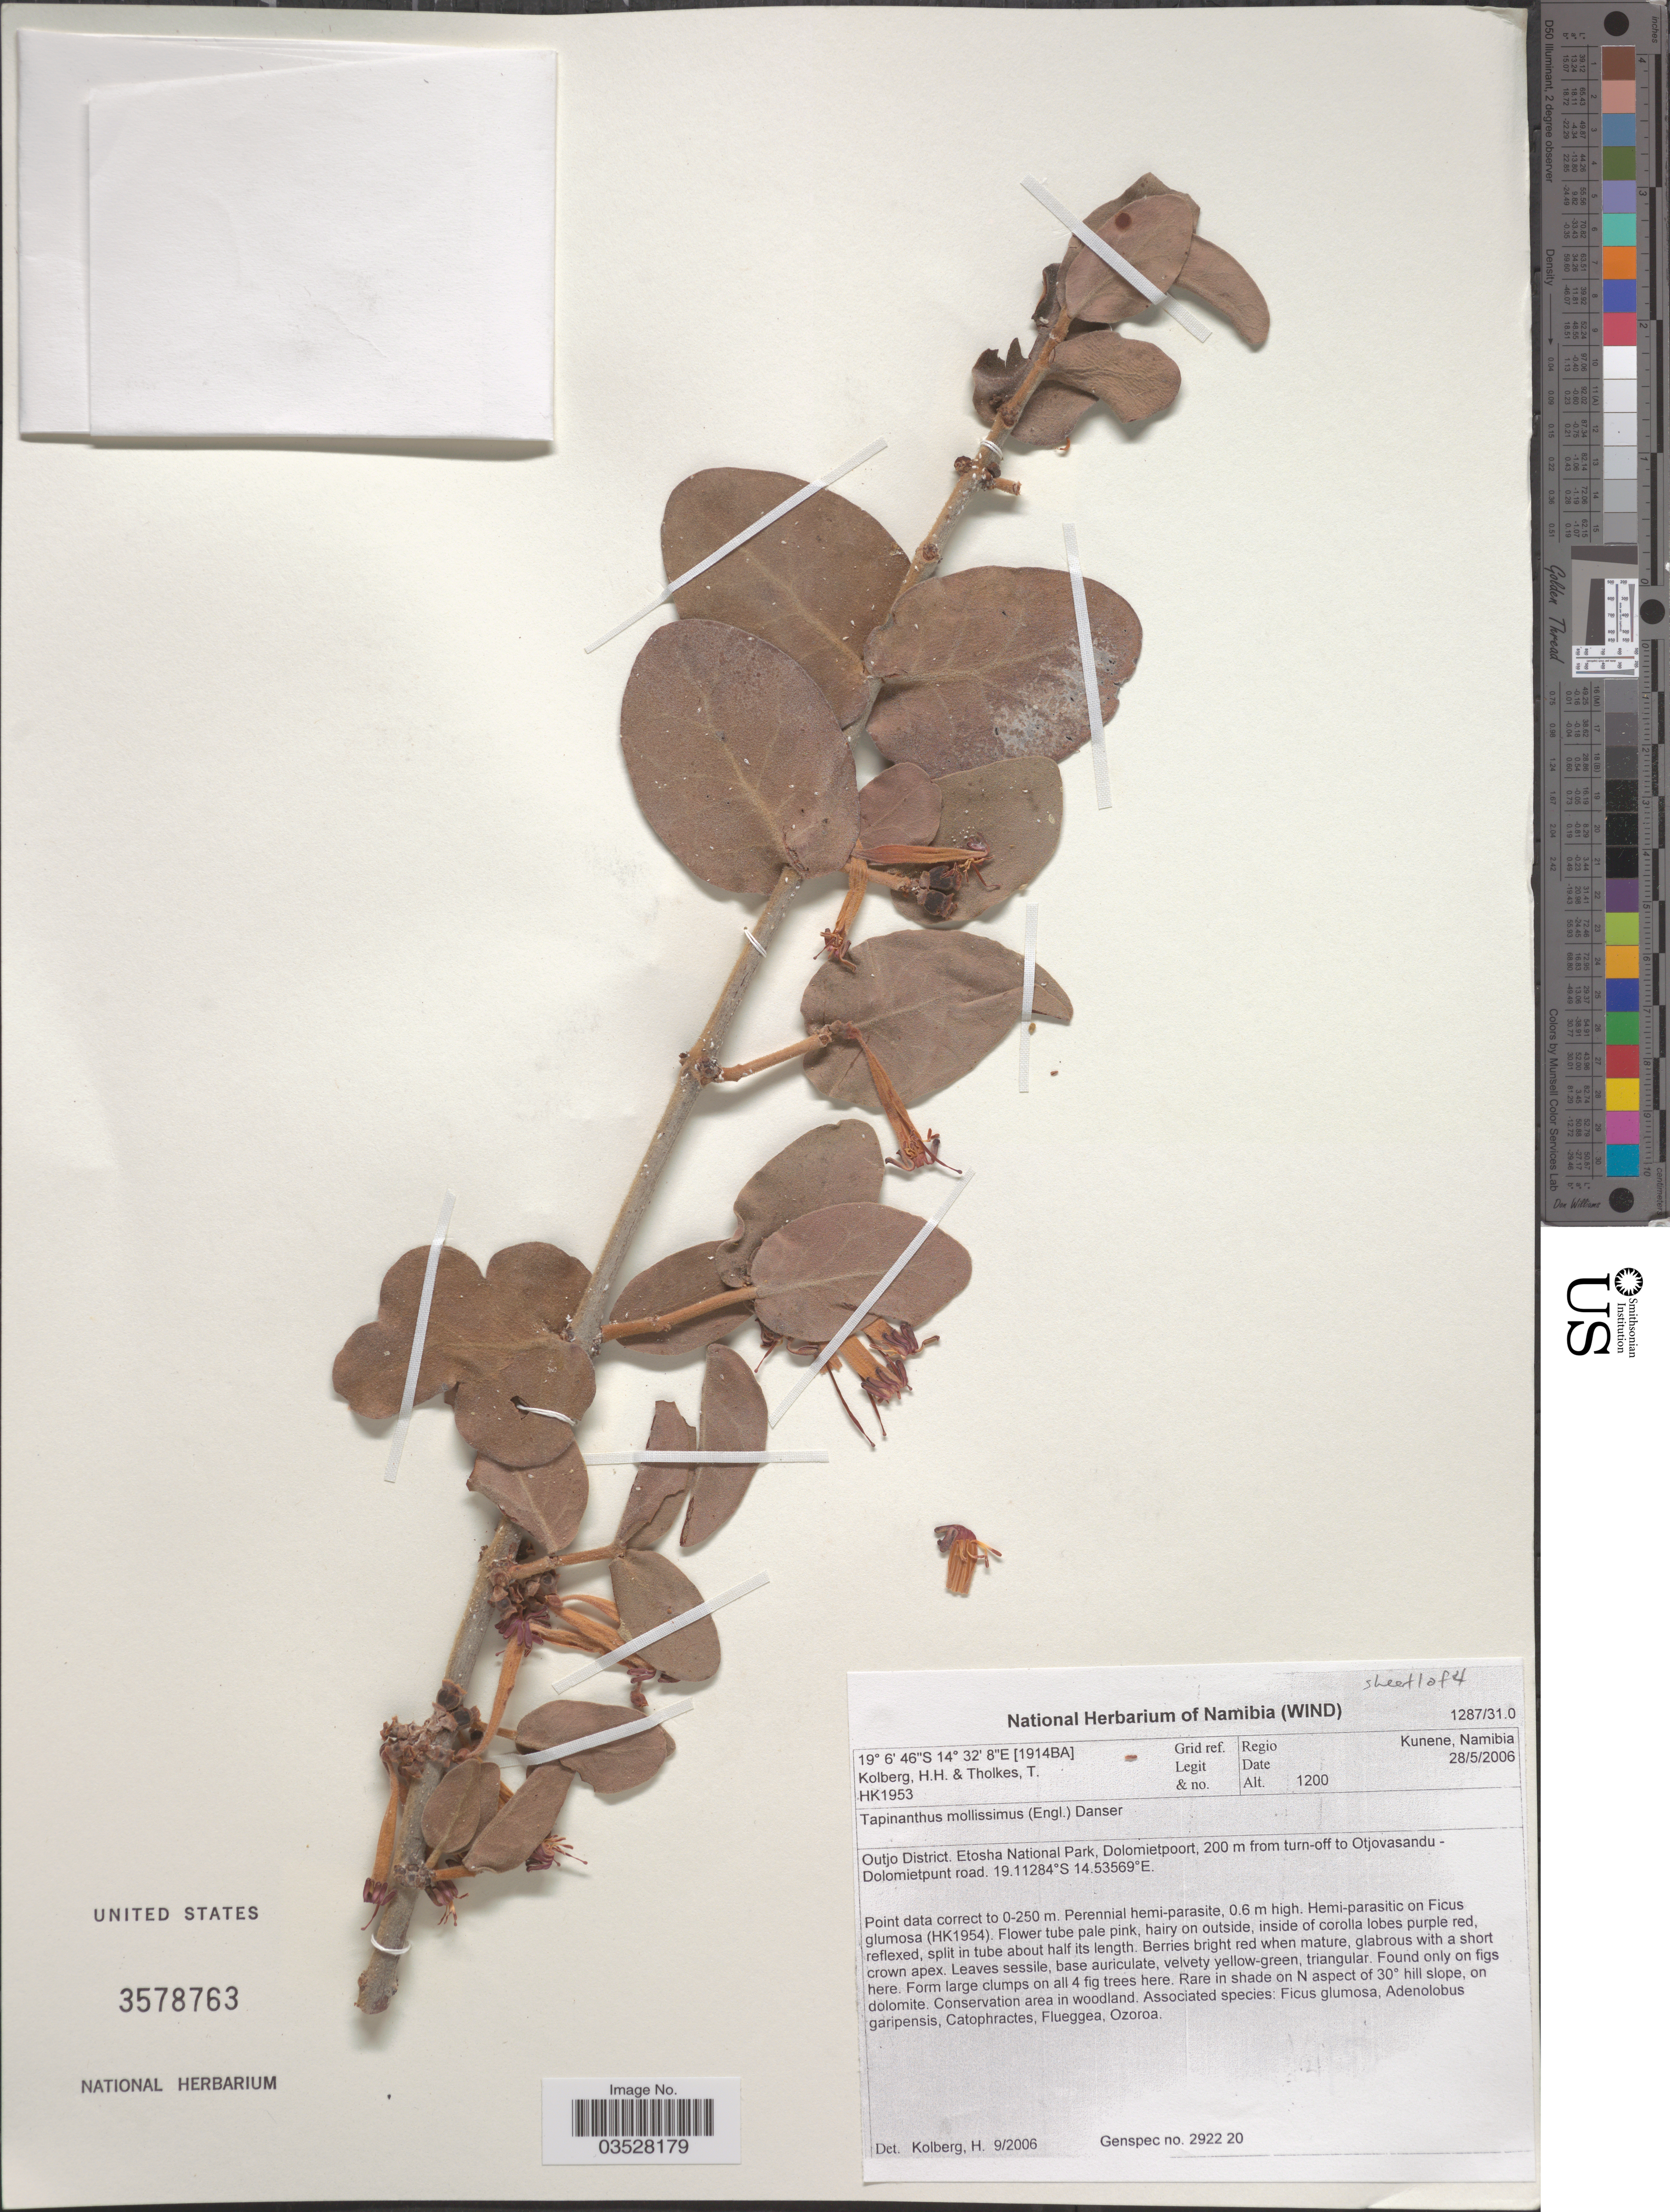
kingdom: Plantae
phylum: Tracheophyta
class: Magnoliopsida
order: Santalales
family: Loranthaceae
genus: Tapinanthus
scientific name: Tapinanthus mollissimus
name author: (Engl.) Danser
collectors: H. H. Kolberg & T. Tholkes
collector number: HK1953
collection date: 2006-05-28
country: Namibia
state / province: Kunene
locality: Grid ref. [1914BA]. Regio Kunene, Namibia. Outjo District. Etosha National Park, Dolomietpoort, 200 m from turn-off to Otjovasandu - Dolomietpunt road.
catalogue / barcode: US 3578763